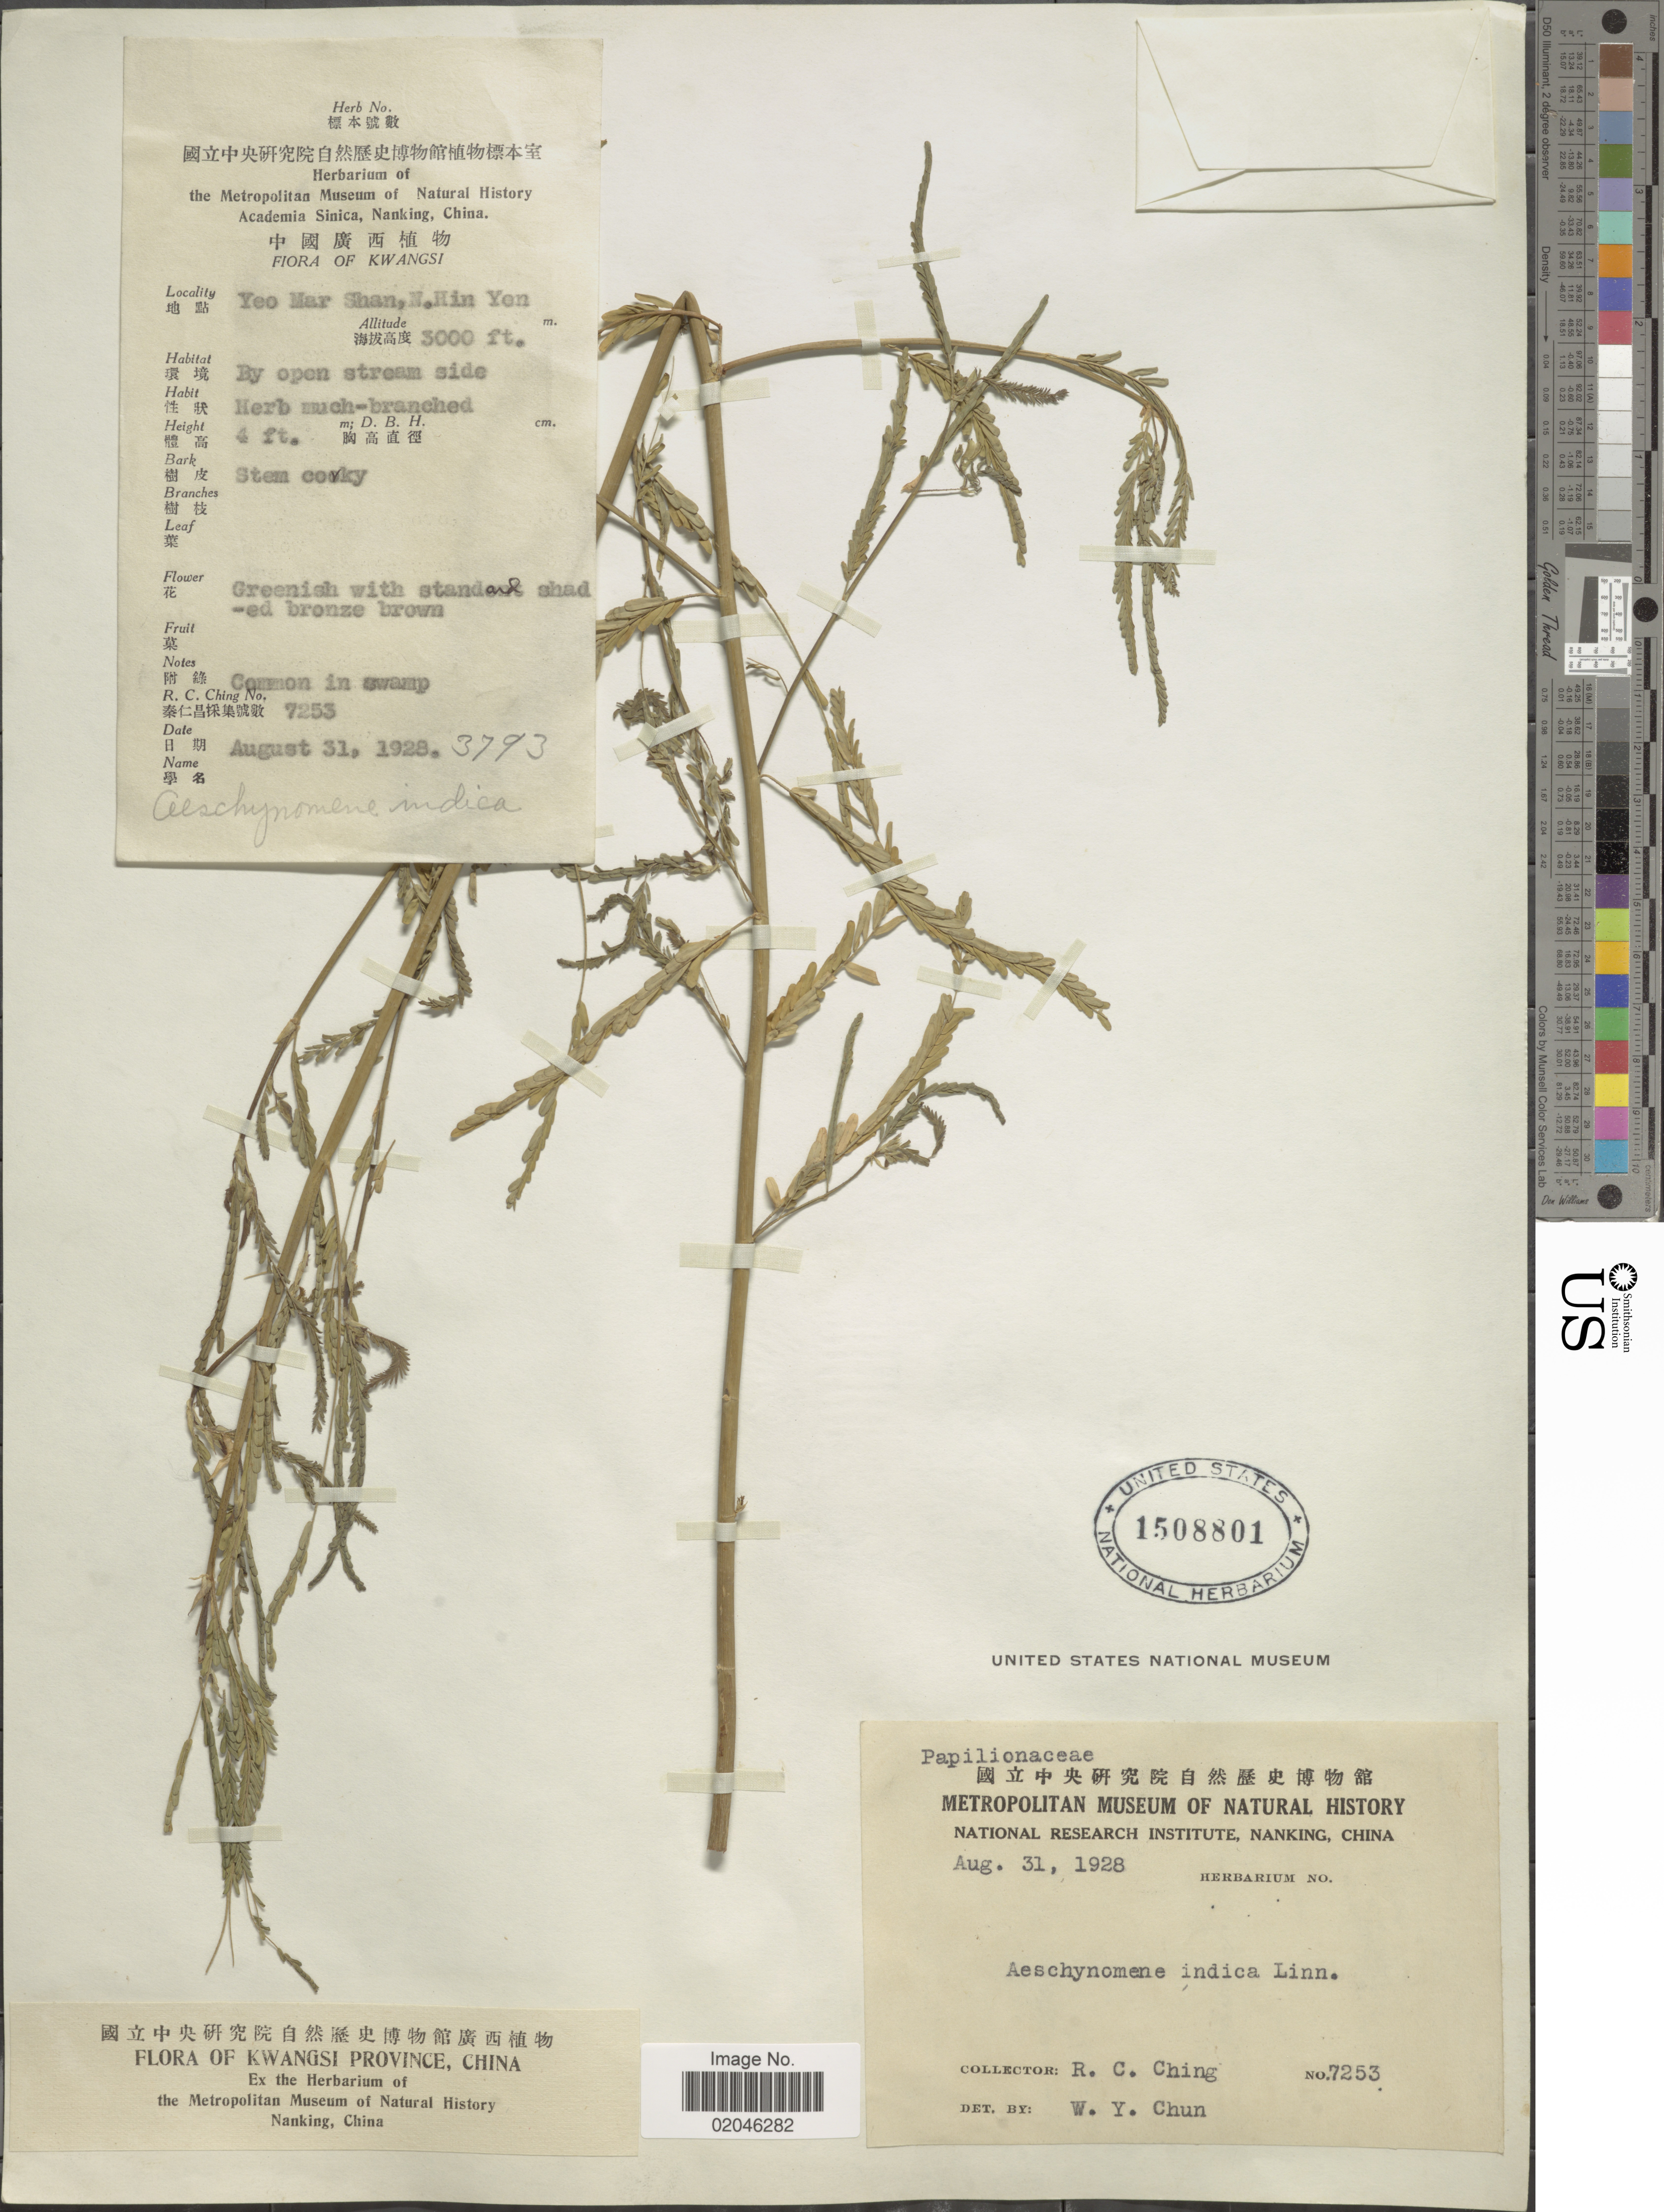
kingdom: Plantae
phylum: Tracheophyta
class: Magnoliopsida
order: Fabales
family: Fabaceae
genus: Aeschynomene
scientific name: Aeschynomene indica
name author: L.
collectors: R. C. Ching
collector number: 7253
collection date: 1928-08-31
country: China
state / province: Guangxi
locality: Kwangsi Province.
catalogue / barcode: US 1508801